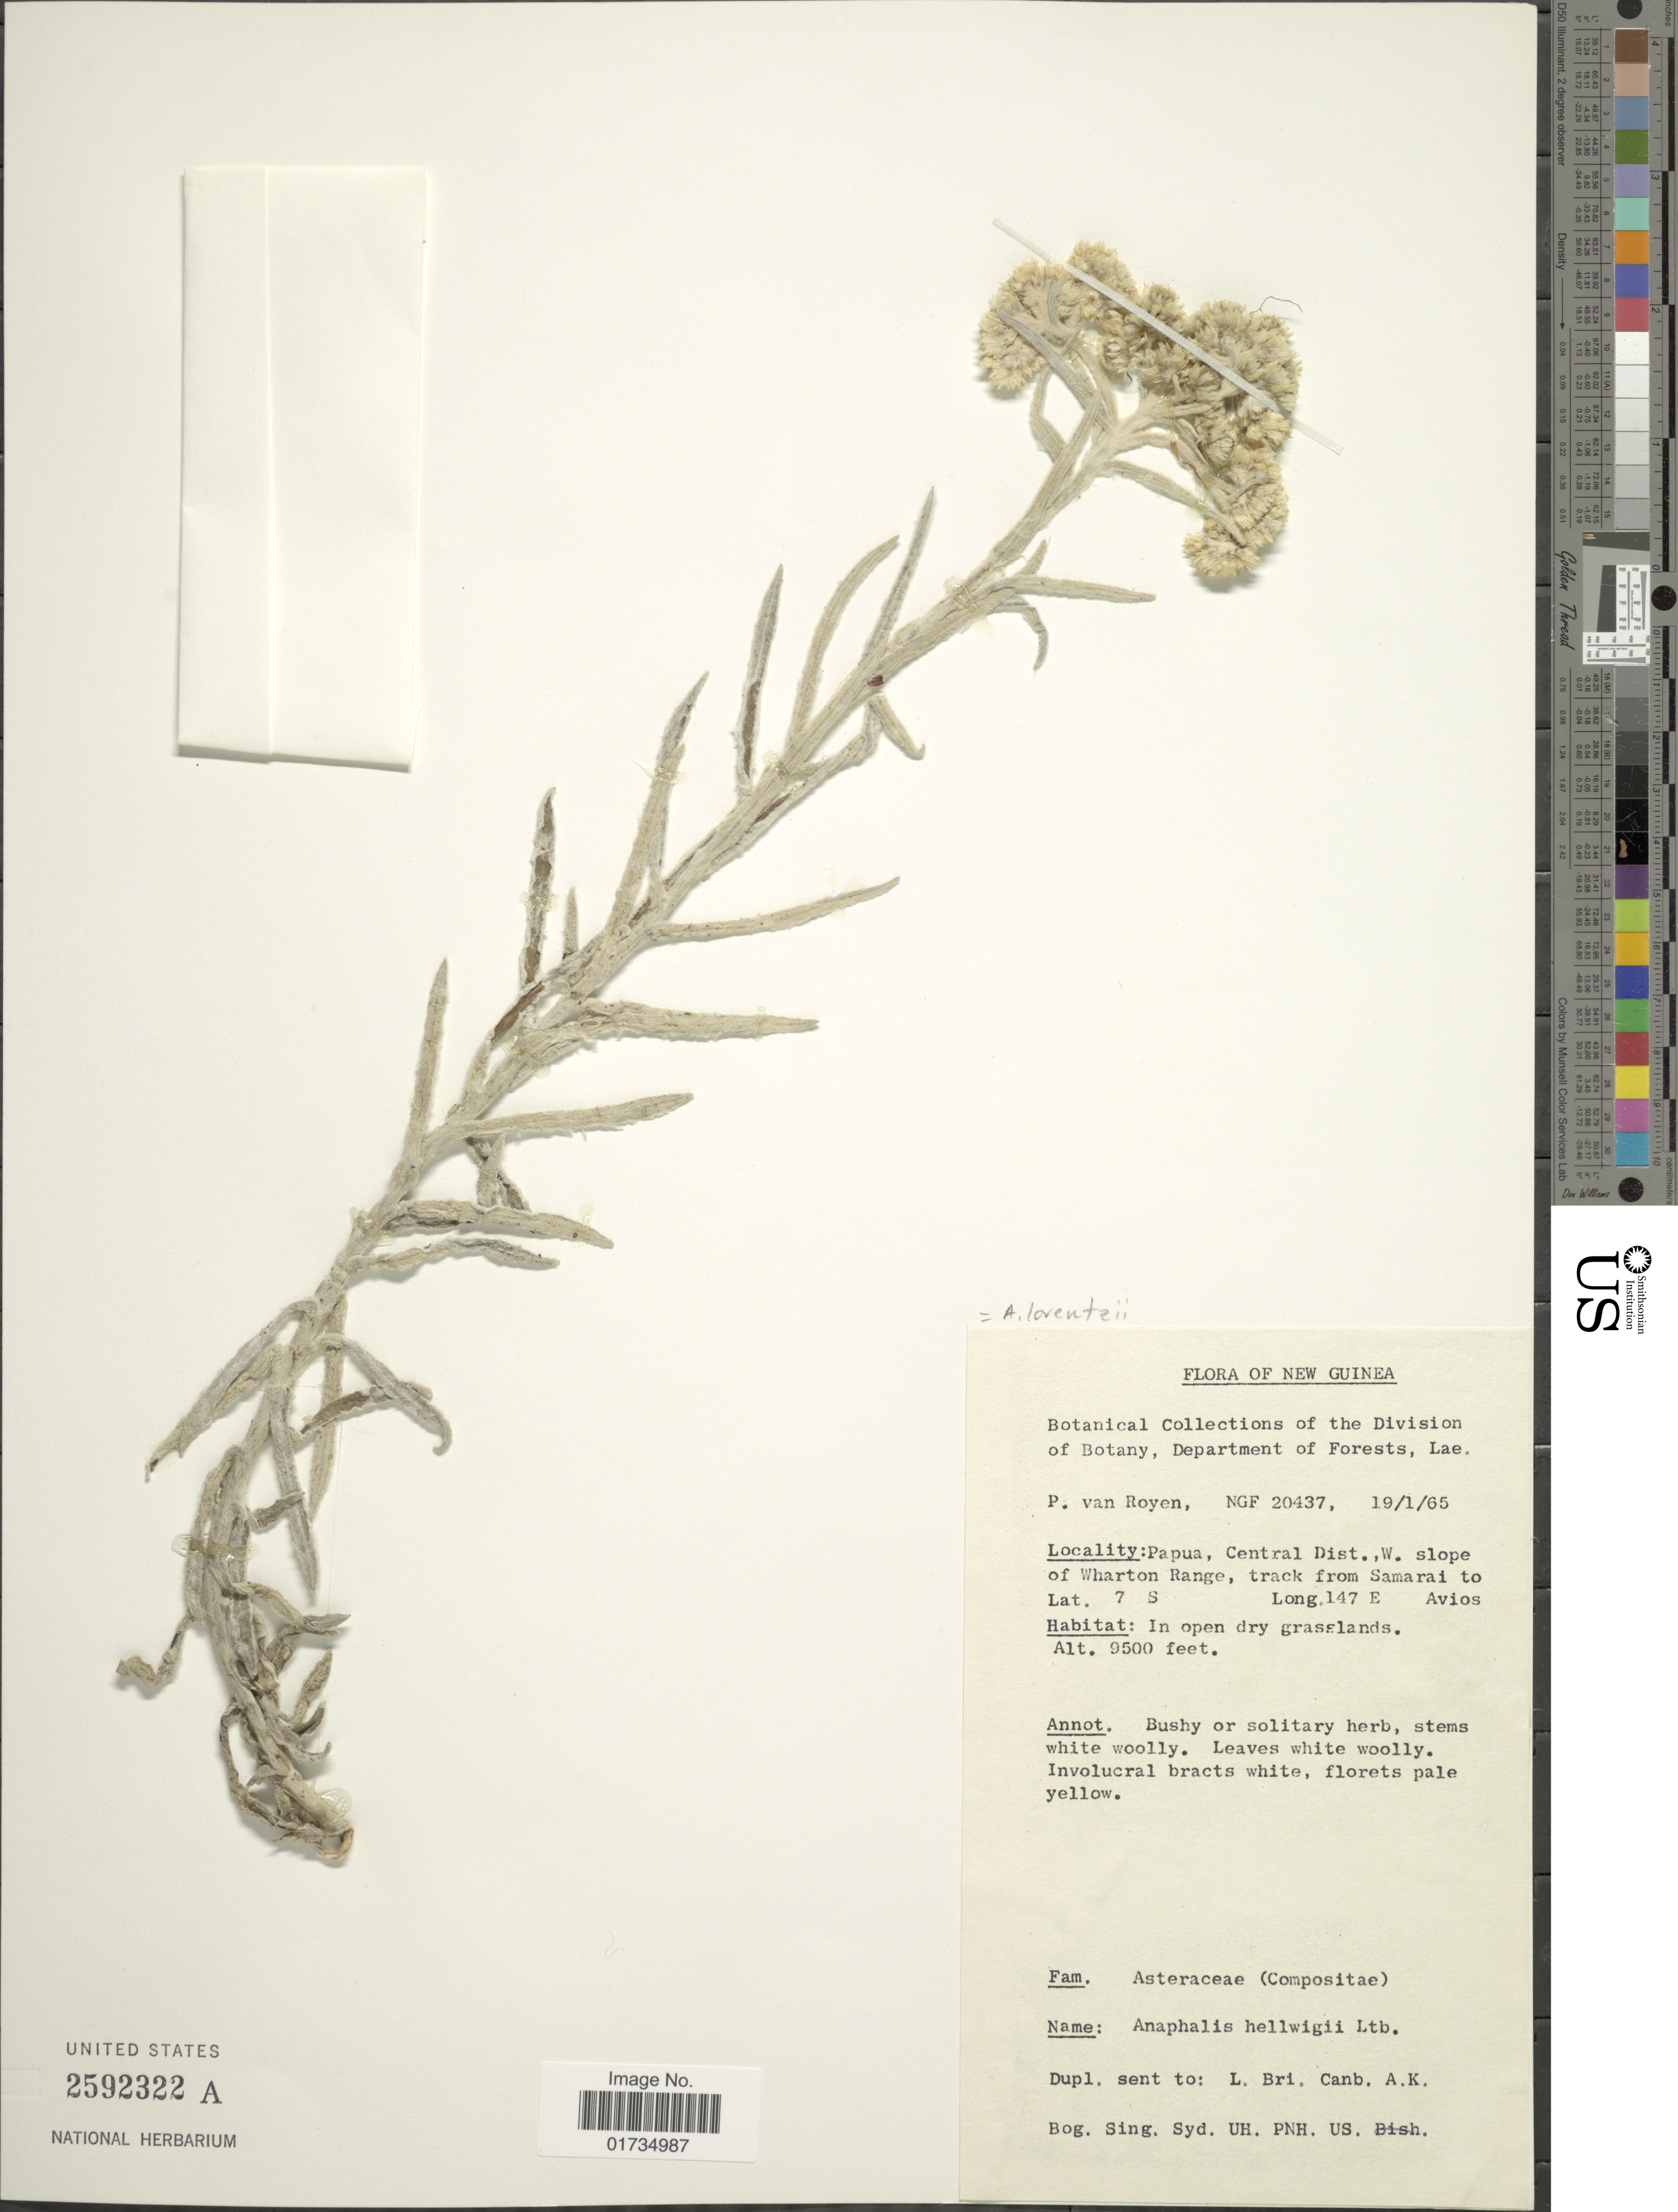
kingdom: Plantae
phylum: Tracheophyta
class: Magnoliopsida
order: Asterales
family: Asteraceae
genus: Anaphalis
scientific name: Anaphalis lorentzii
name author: Lauterb.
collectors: D. van Royen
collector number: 20437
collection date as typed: Transcribed d/m/y: 19/1/65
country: Papua New Guinea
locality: New Guinea. Papua, Central Dist., W. slope of Wharton Range, track from Samarai to Avios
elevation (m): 2896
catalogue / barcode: US 2592322A